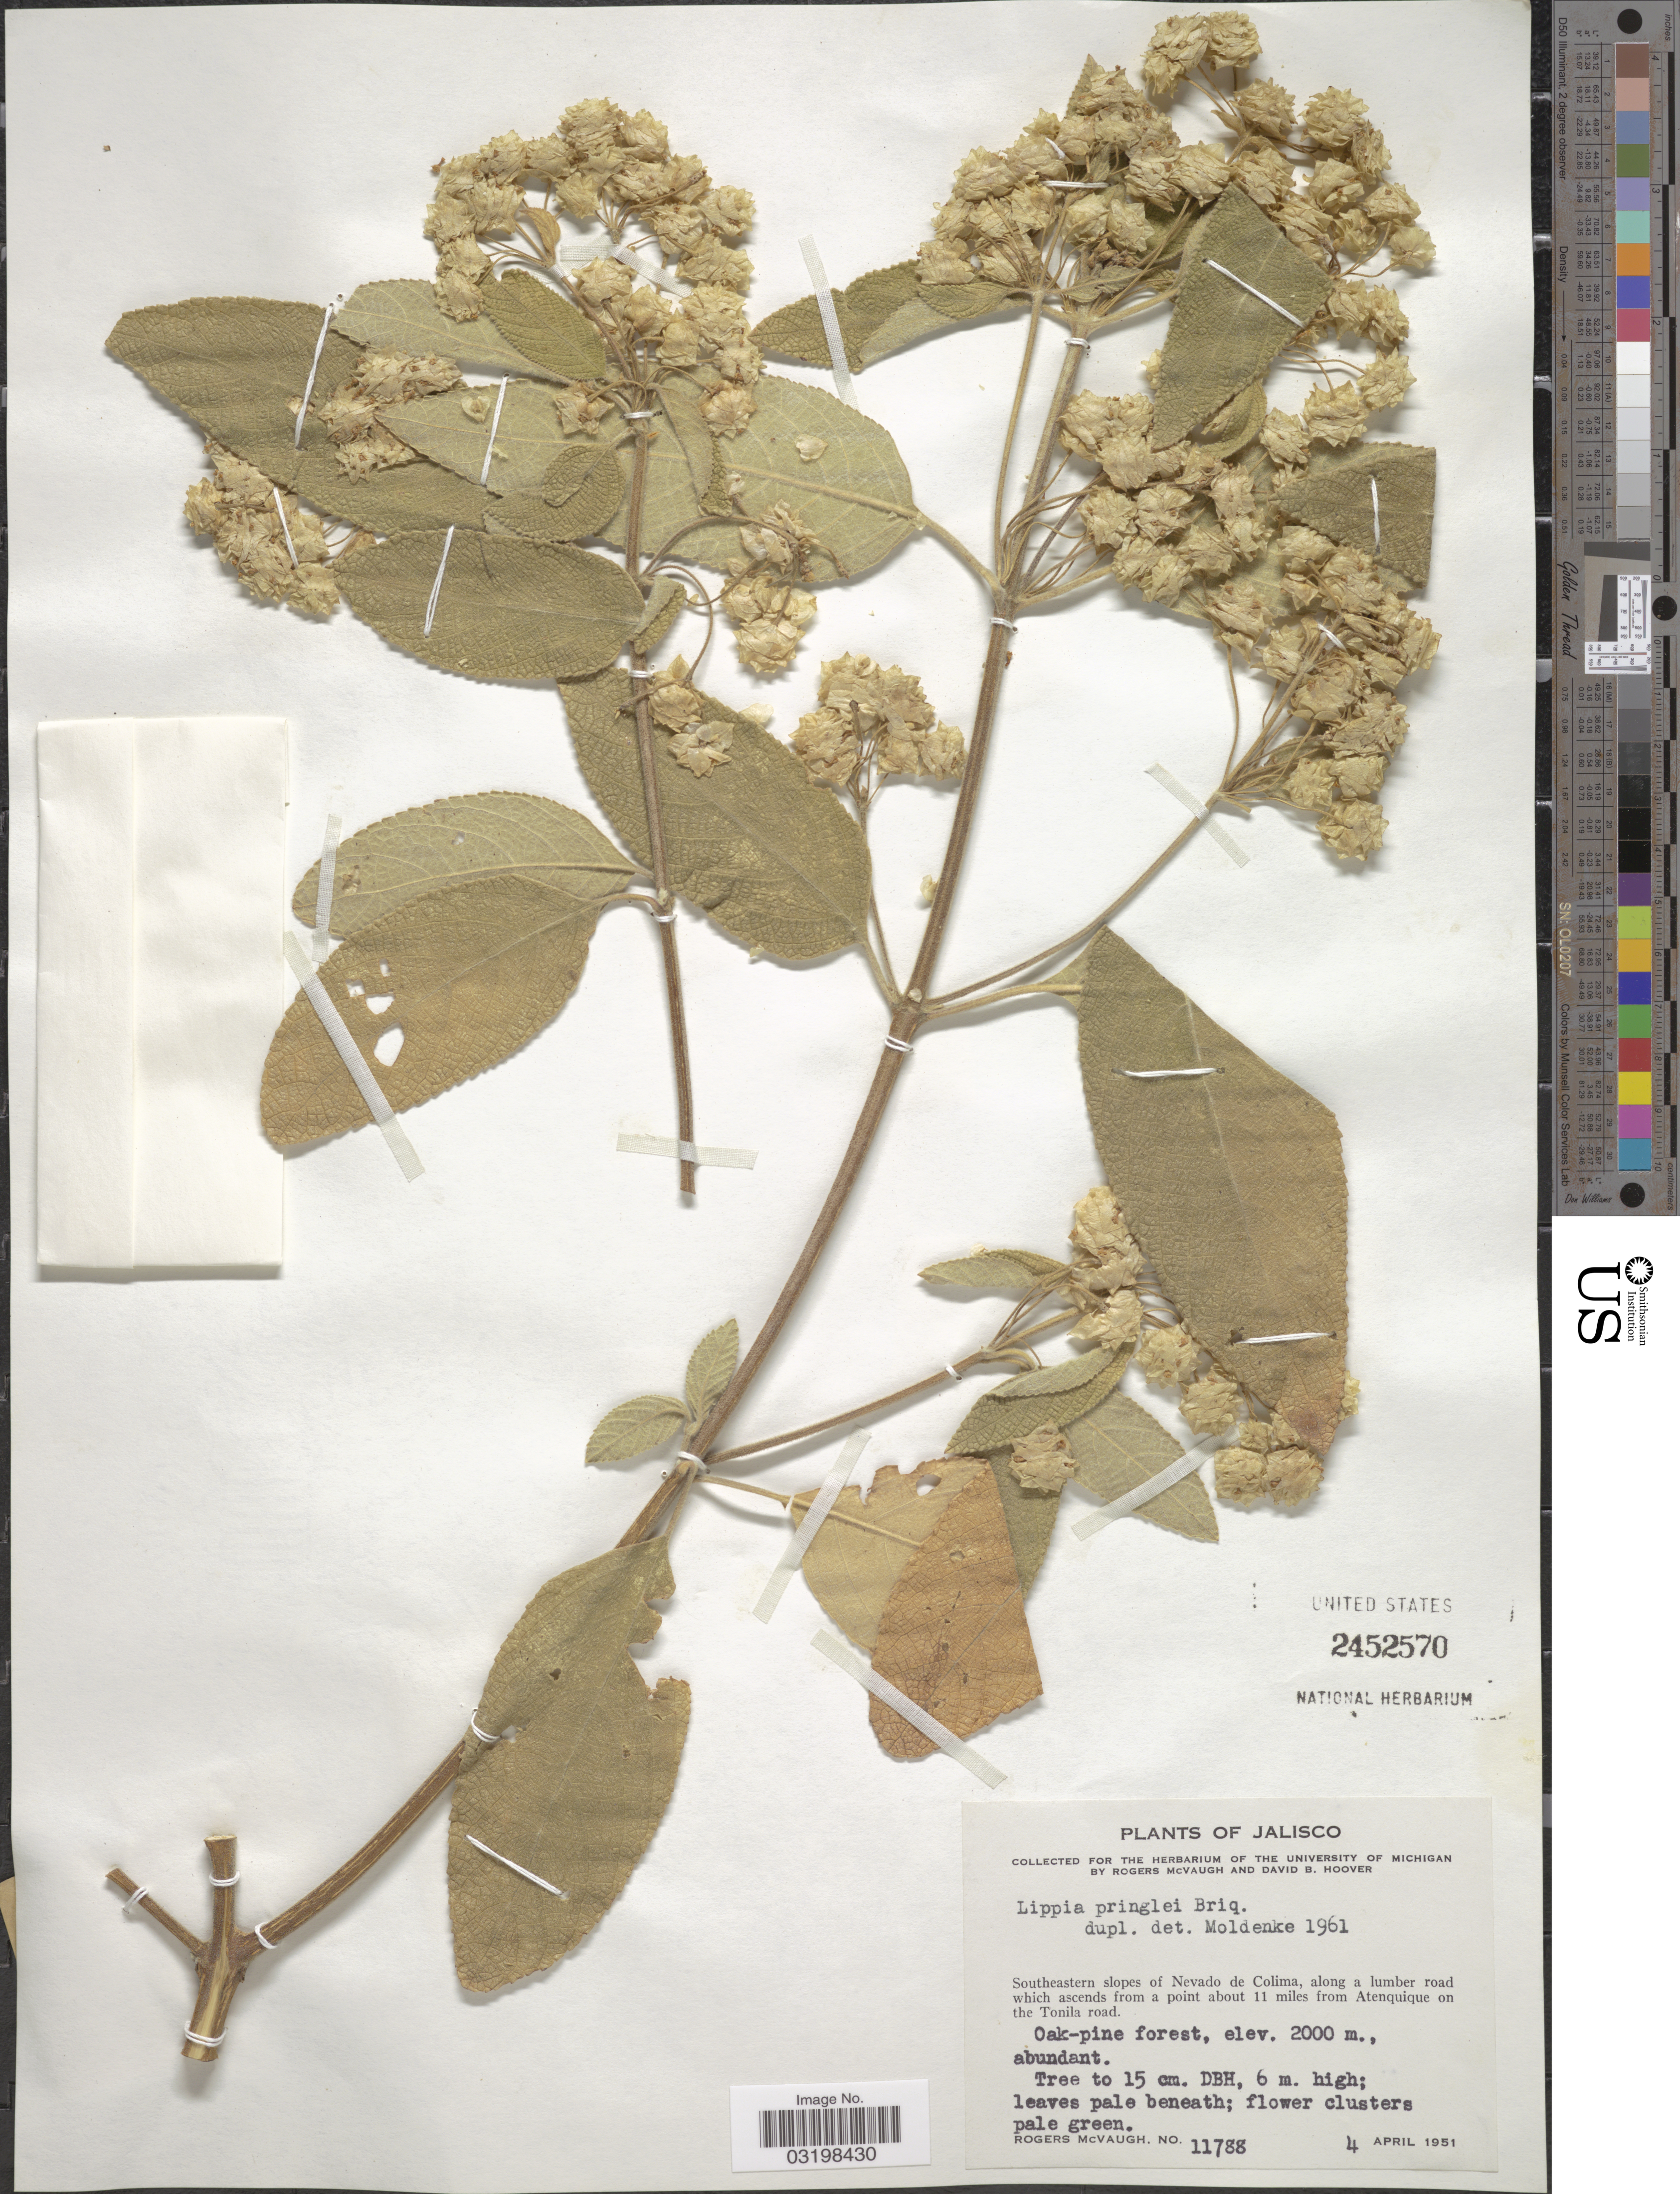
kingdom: Plantae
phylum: Tracheophyta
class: Magnoliopsida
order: Lamiales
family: Verbenaceae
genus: Lippia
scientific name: Lippia umbellata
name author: Cav.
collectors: R. McVaugh & D. B. Hoover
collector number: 11788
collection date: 1951-04-04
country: Mexico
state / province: Jalisco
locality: Southeastern slopes of Nevado de Colima, along a lumber road which ascends from a point about 11 miles from Atenquique on the Tonila road. Oak-pine forest.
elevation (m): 2000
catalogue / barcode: US 2452570